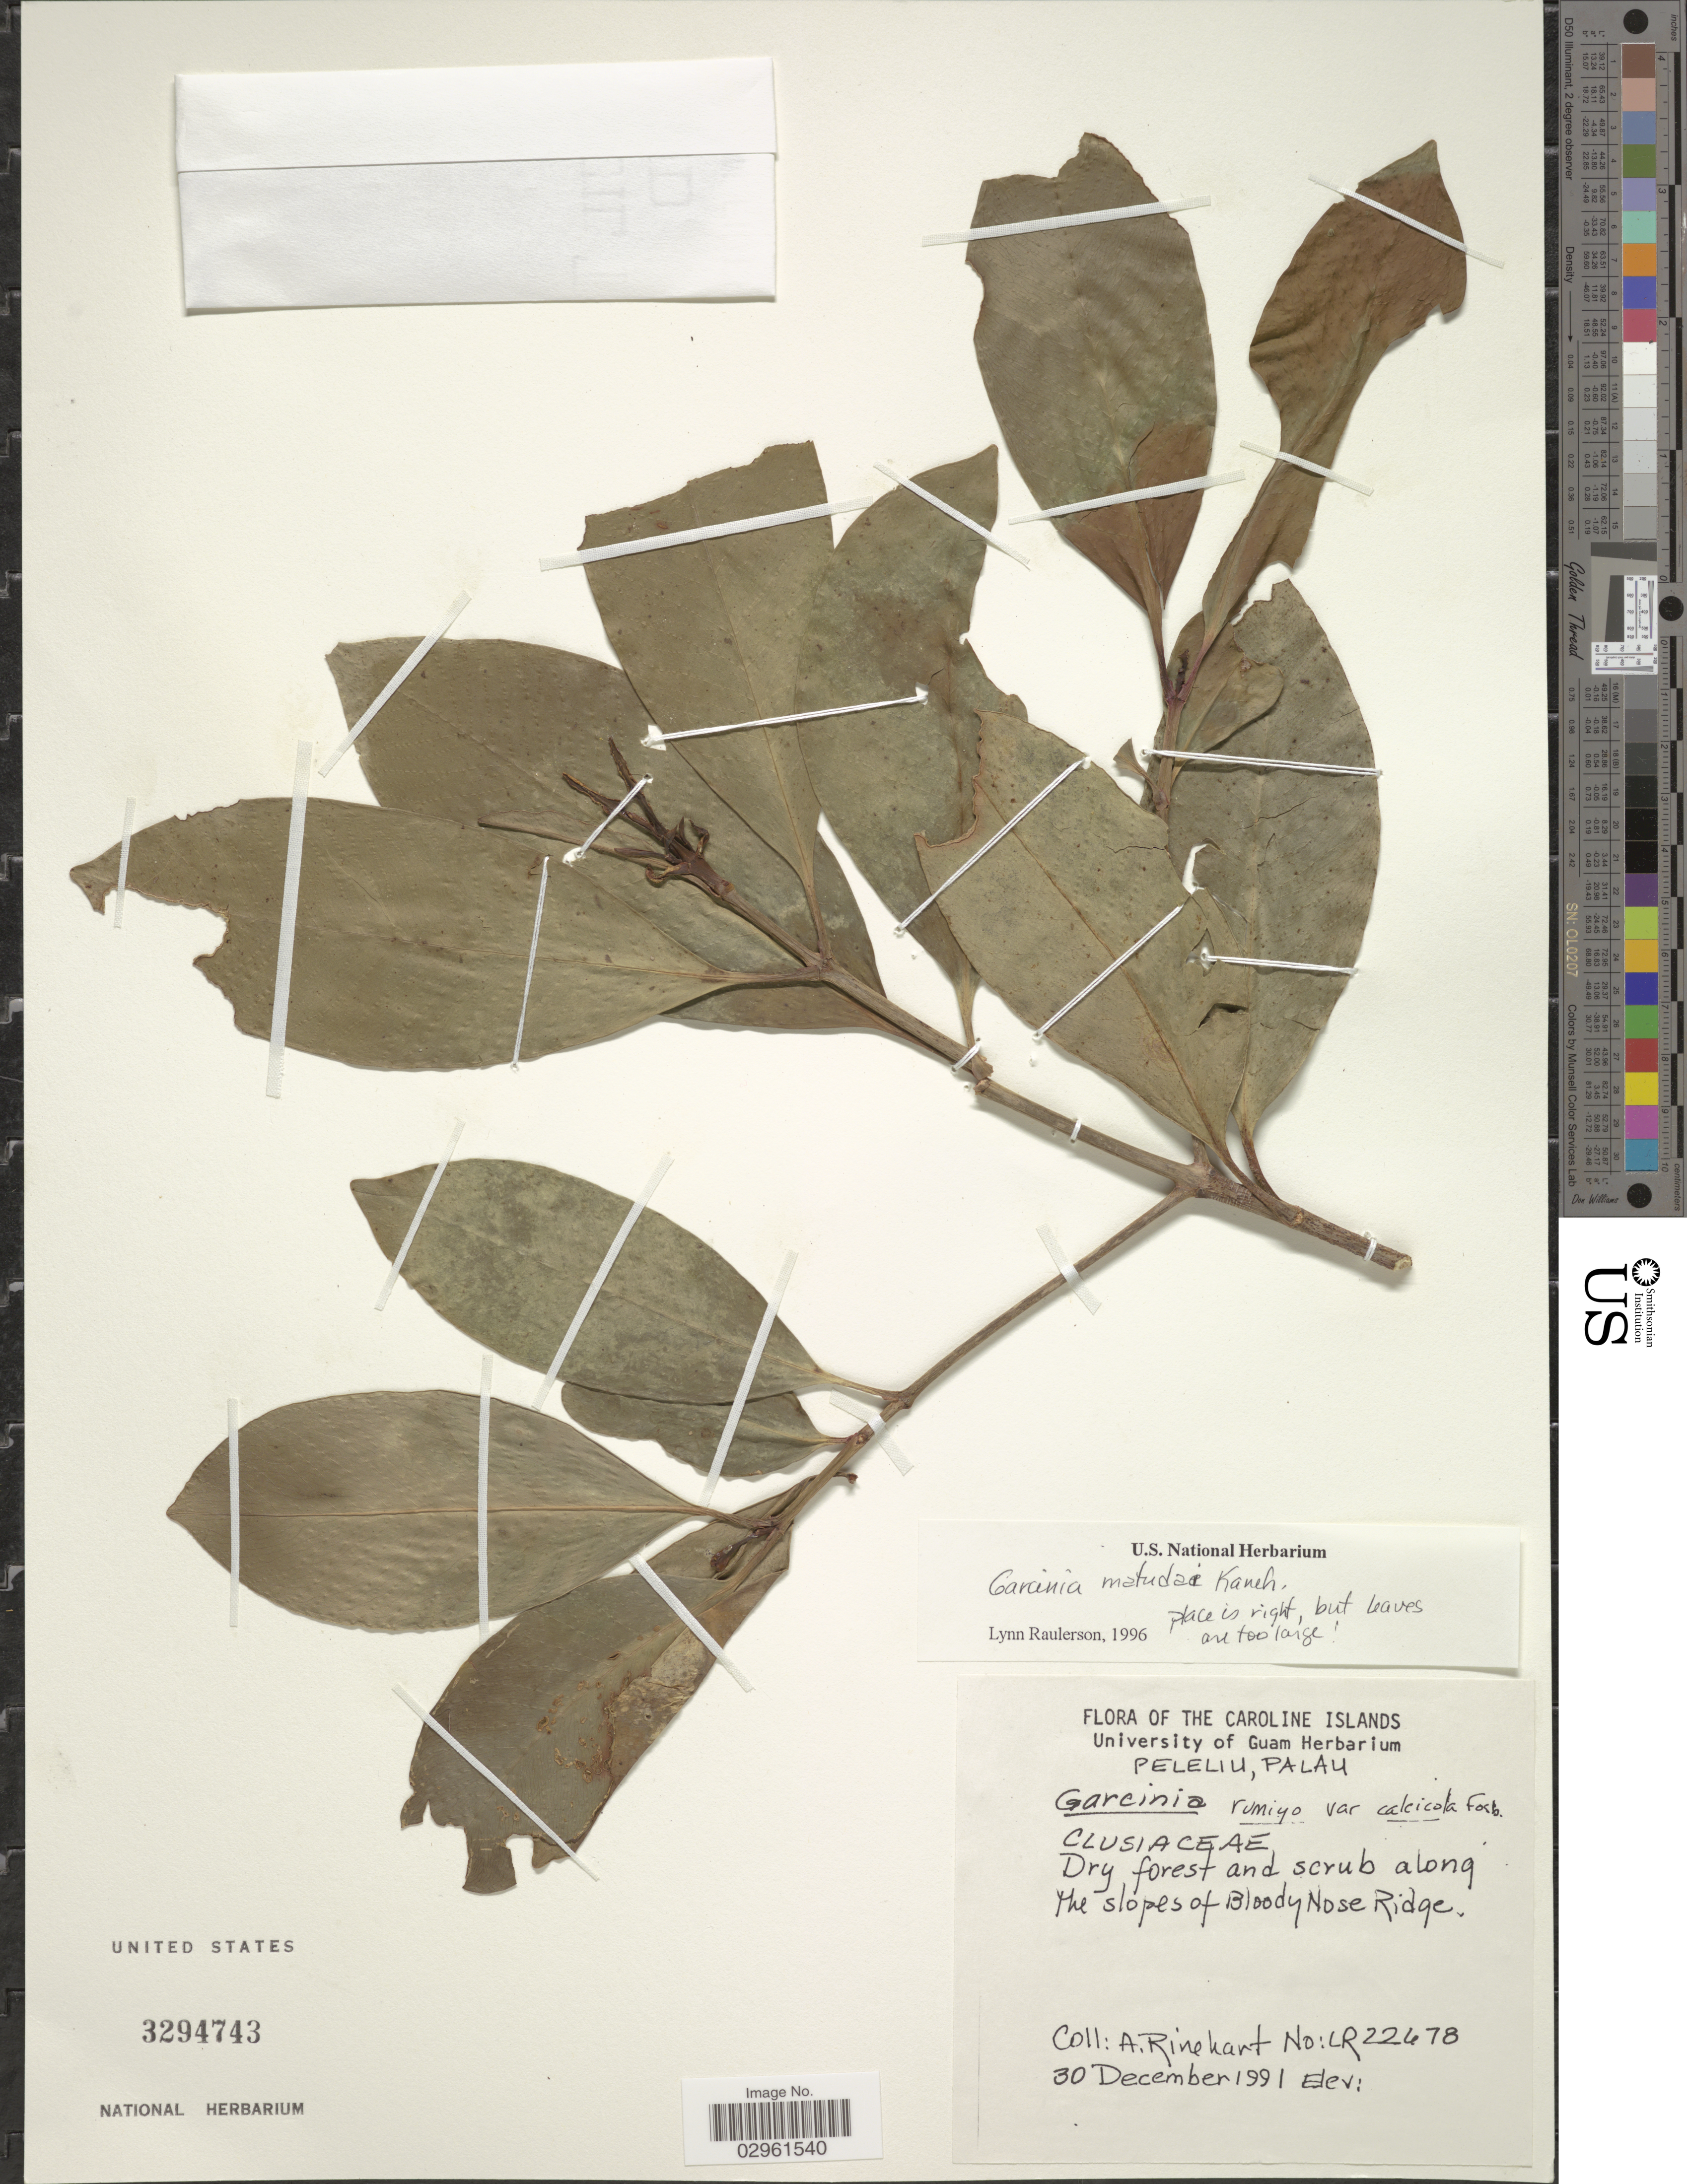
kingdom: Plantae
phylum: Tracheophyta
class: Magnoliopsida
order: Malpighiales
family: Clusiaceae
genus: Garcinia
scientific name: Garcinia matsudai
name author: Kaneh.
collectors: A. Rinehart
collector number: LR22678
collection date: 1991-12-30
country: Palau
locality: Caroline Islands, Peleliu, Palau, along the slope of Bloody Nose Ridge.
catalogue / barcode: US 3294743